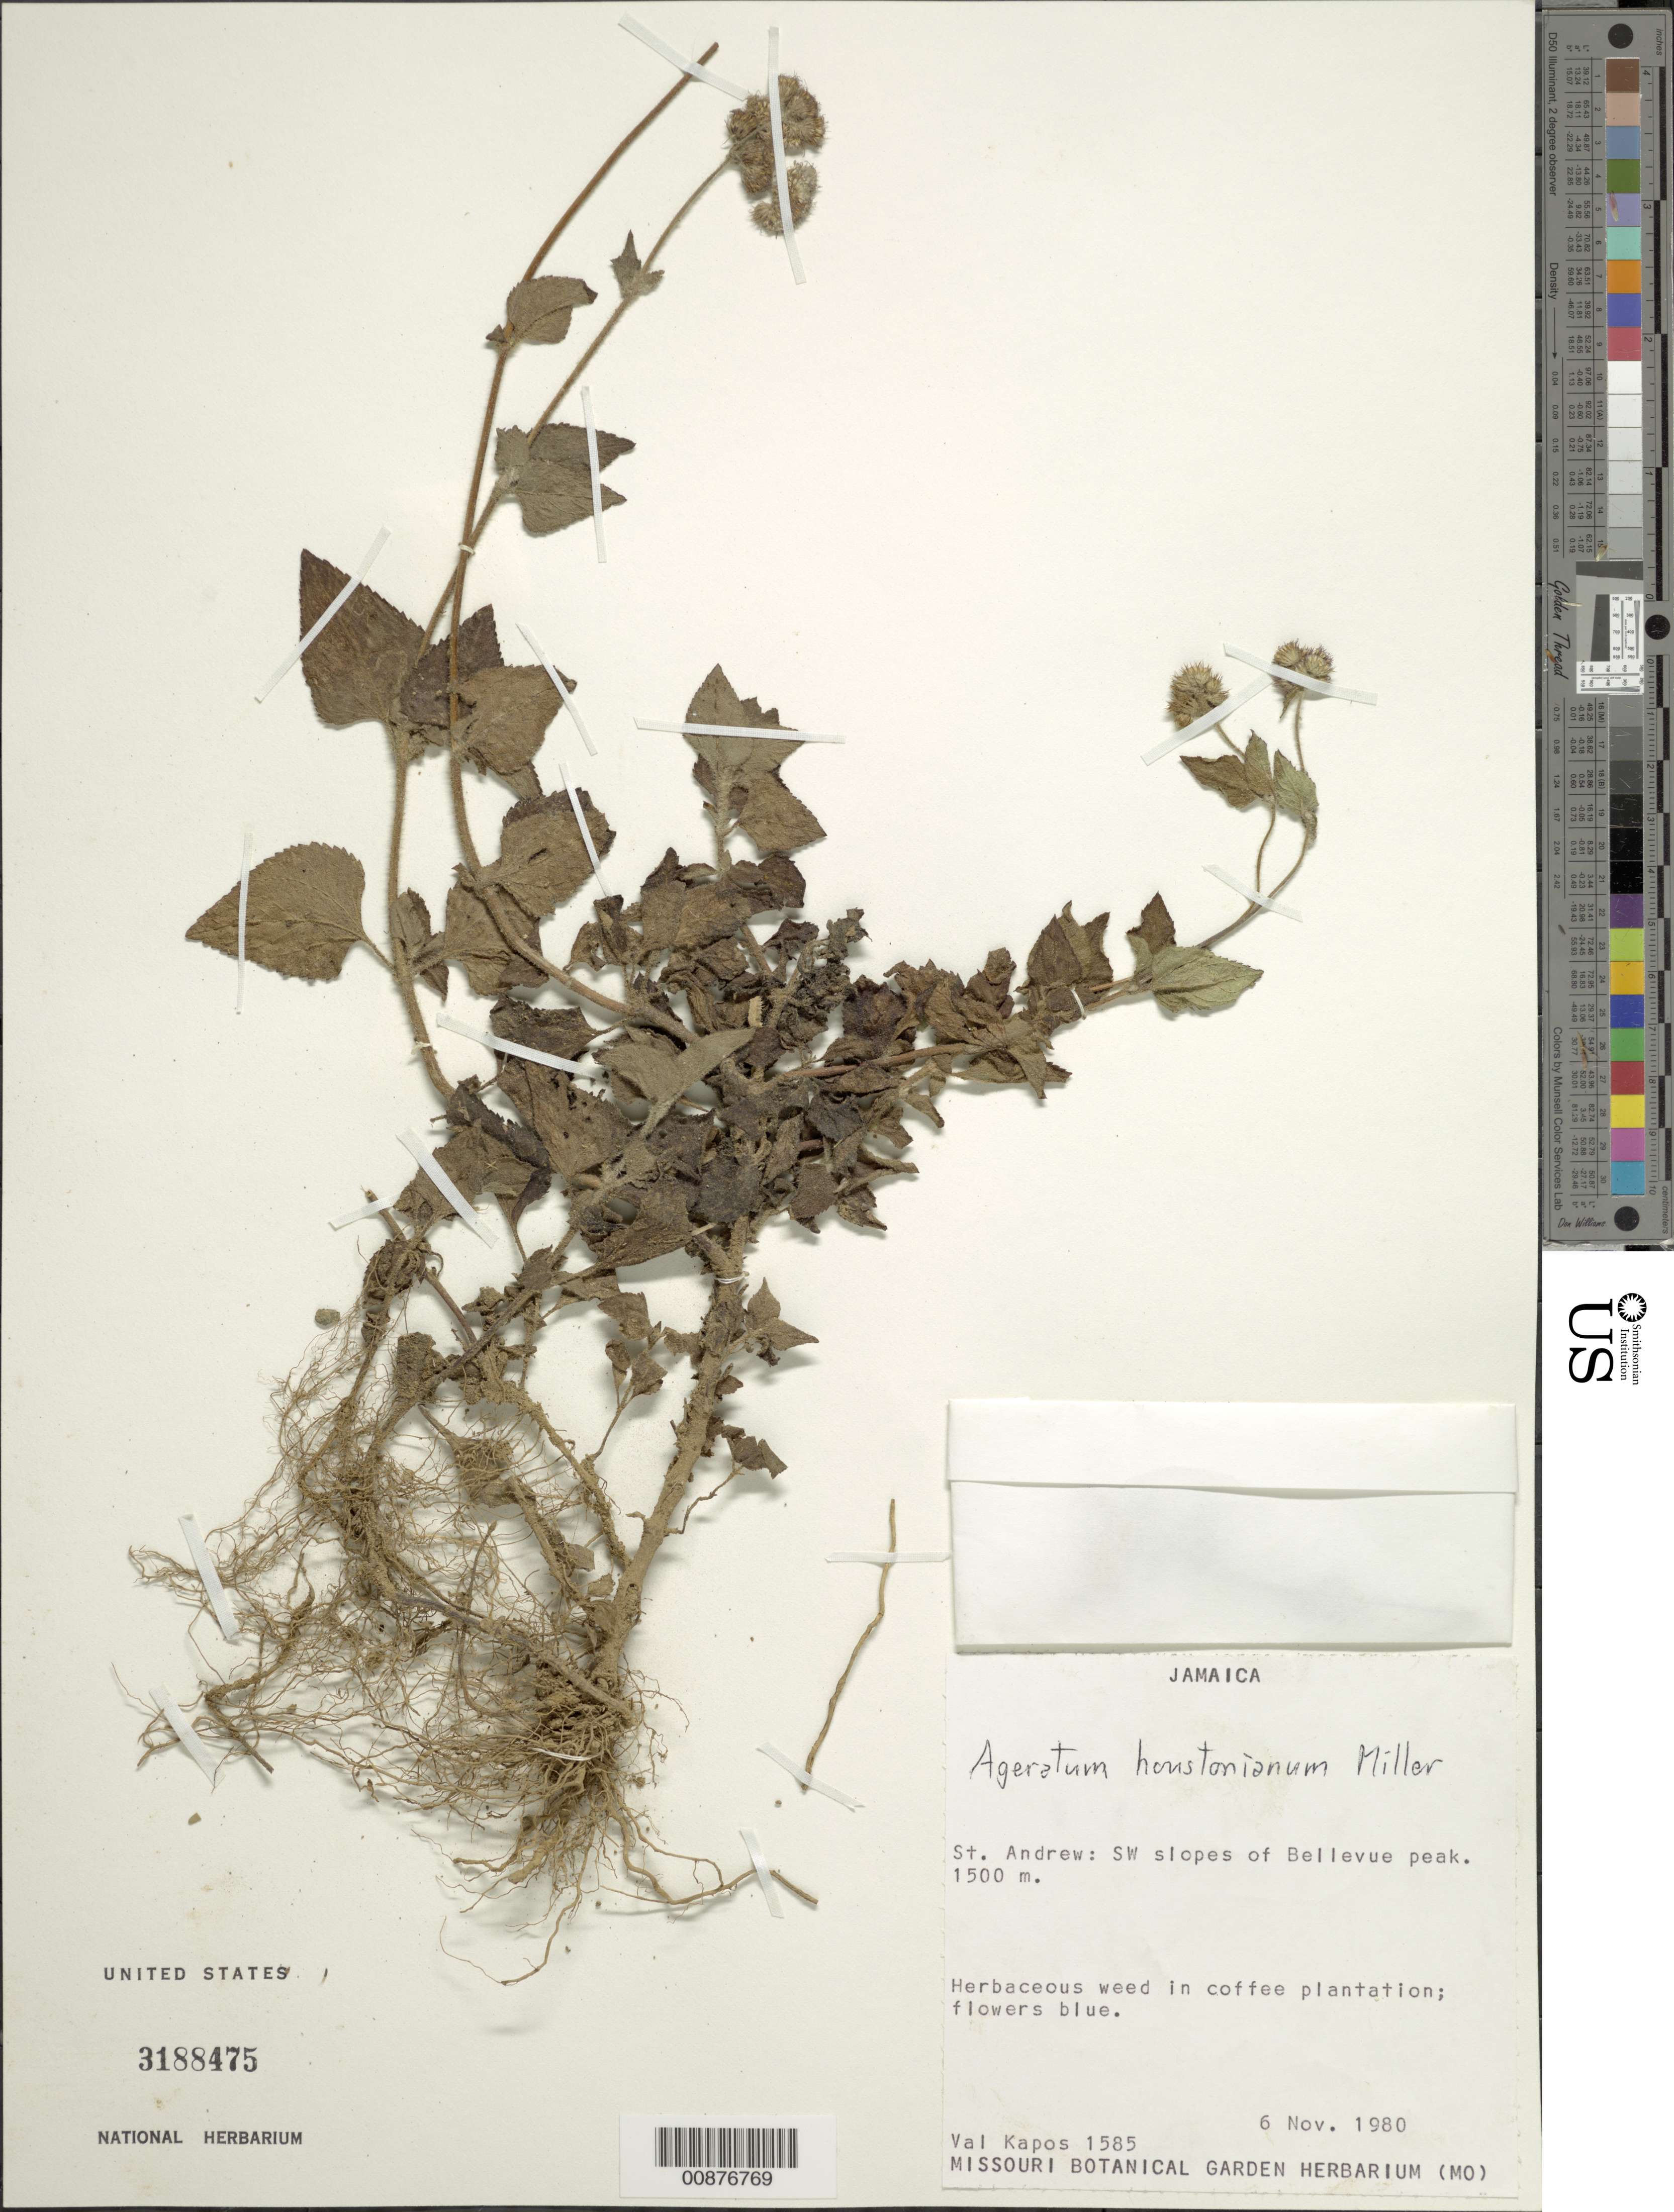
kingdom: Plantae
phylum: Tracheophyta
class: Magnoliopsida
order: Asterales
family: Asteraceae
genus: Ageratum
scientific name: Ageratum houstonianum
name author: Mill.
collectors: V. Kapos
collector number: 1585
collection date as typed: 06 Nov 1980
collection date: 1980-11-06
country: Jamaica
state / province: Saint Andrew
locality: SW slopes of Bellevue peak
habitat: Weed in coffe plantation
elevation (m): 1500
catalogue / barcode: US 3188475